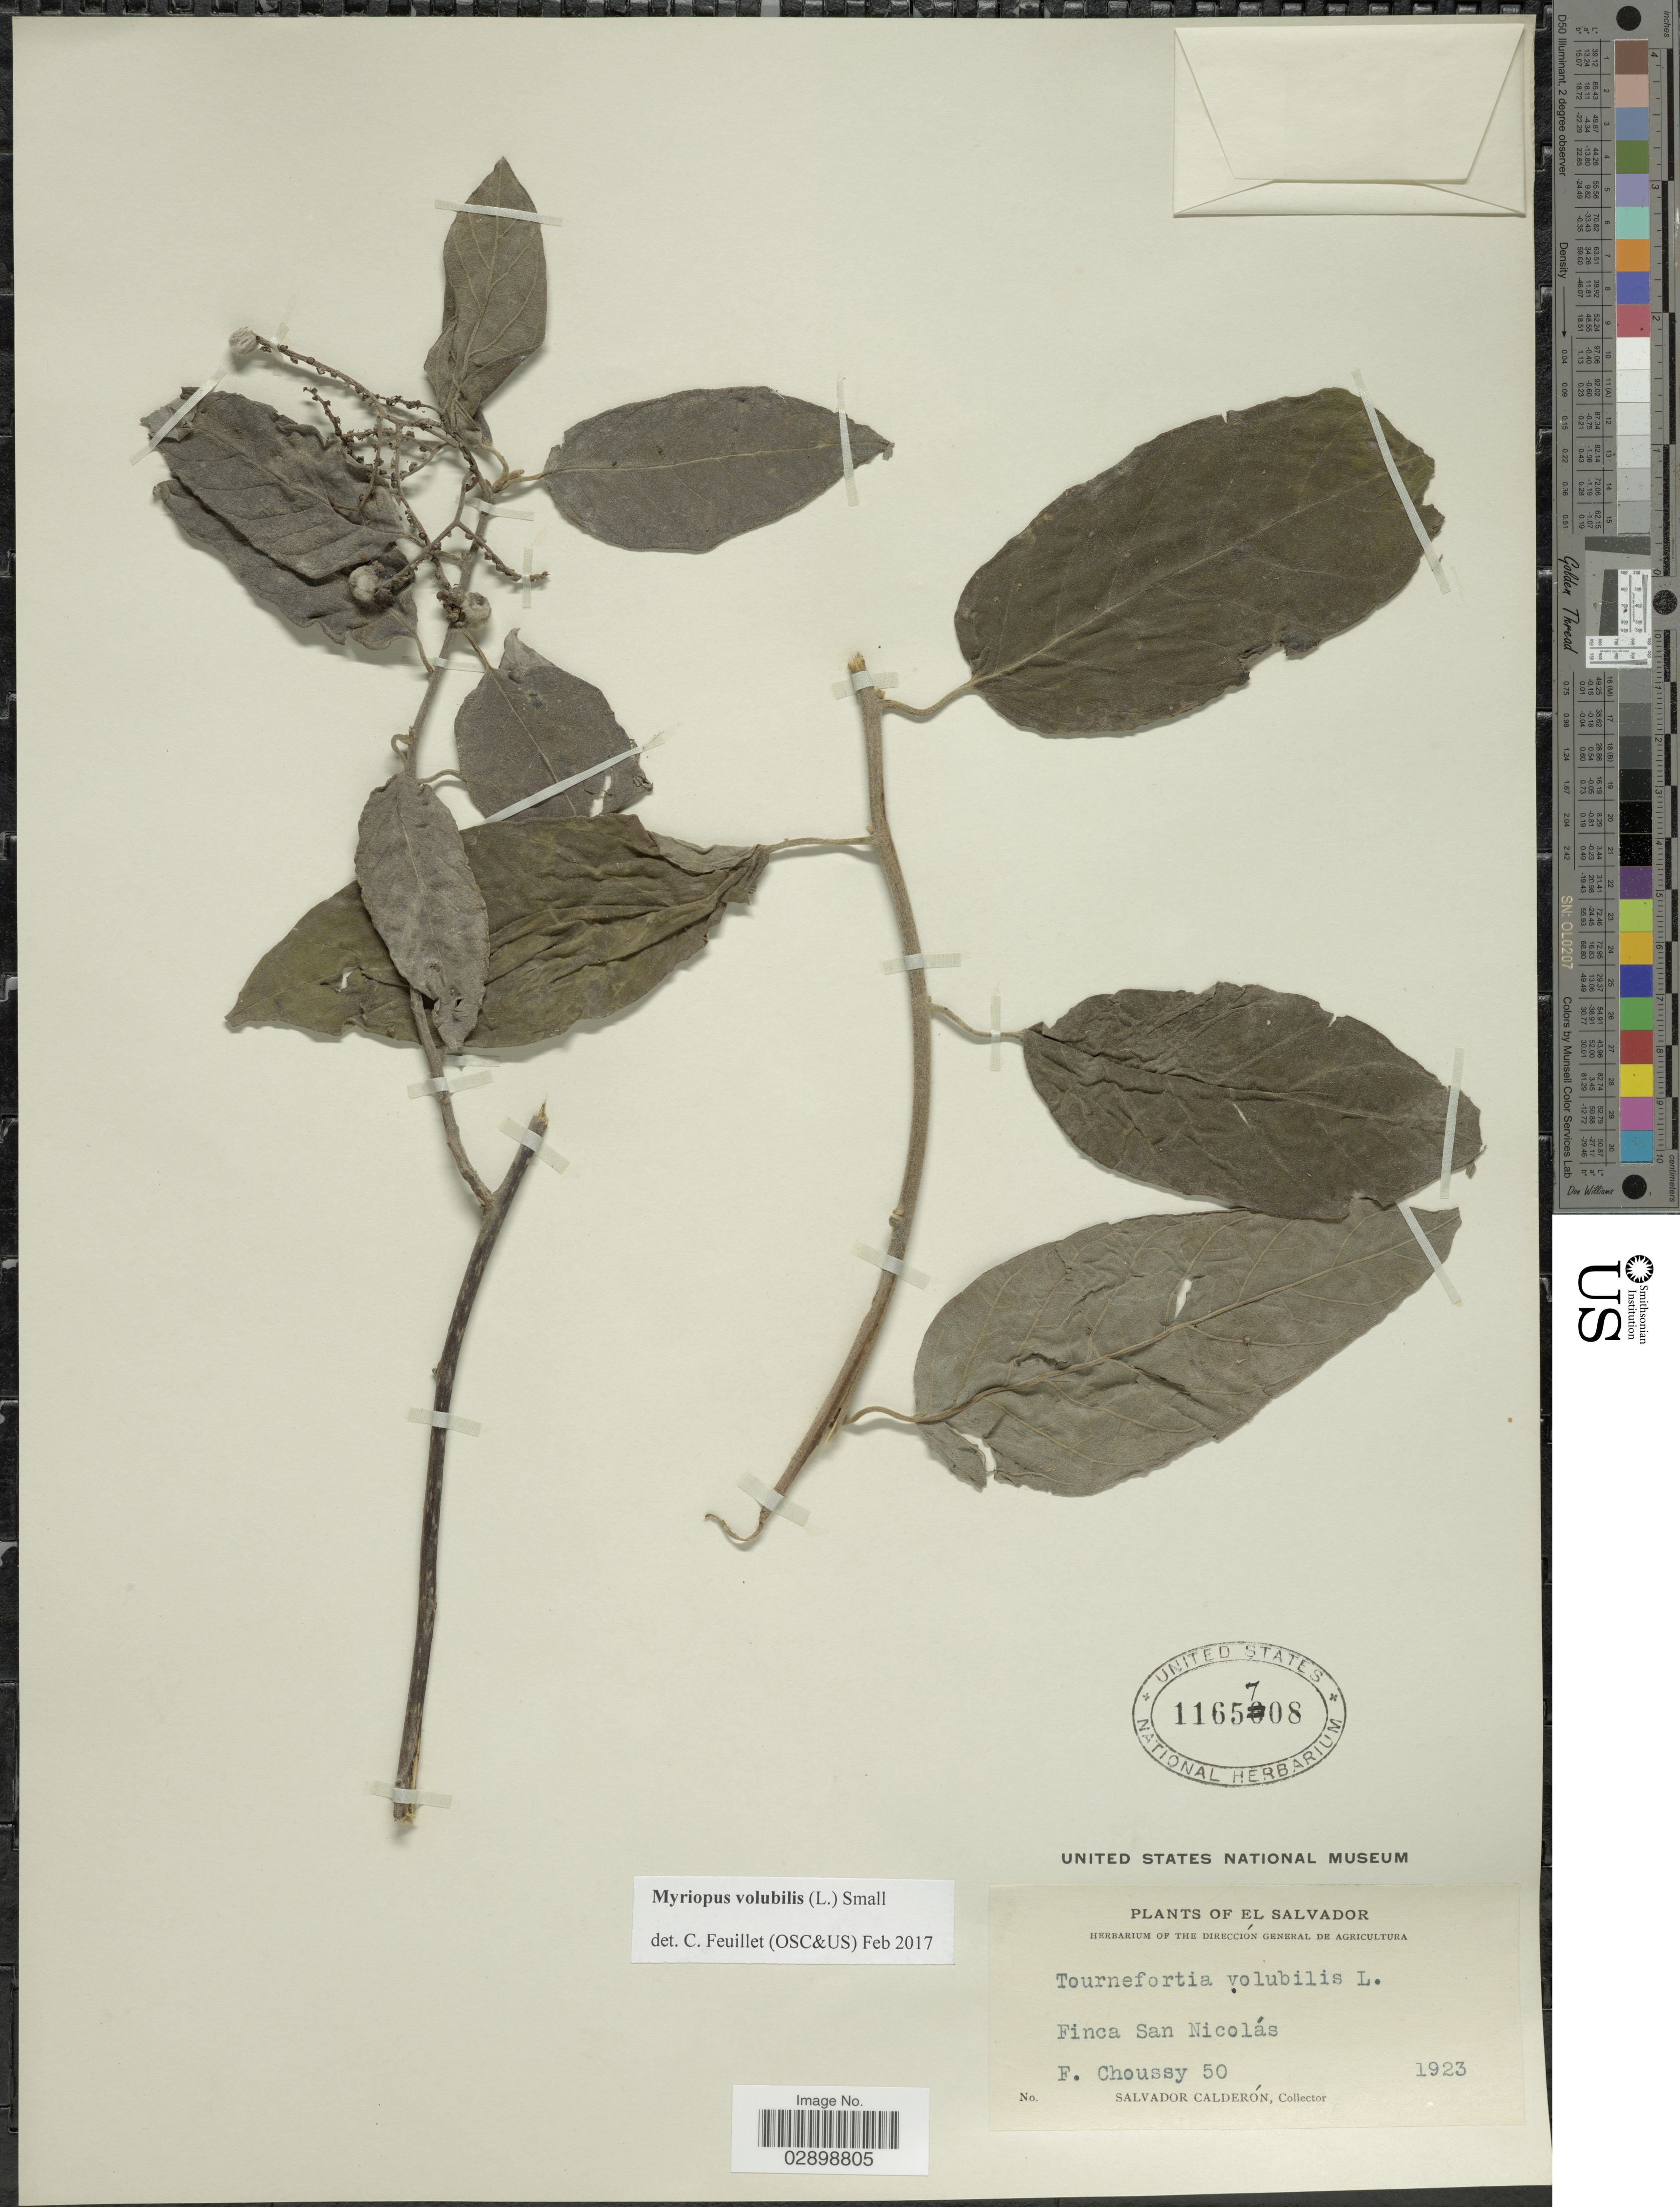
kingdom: Plantae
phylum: Tracheophyta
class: Magnoliopsida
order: Boraginales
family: Heliotropiaceae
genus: Myriopus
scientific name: Myriopus volubilis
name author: (L.) Small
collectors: F. Choussy & S. Calderón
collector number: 50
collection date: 1923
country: El Salvador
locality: Finca San Nicolás.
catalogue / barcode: US 1165708